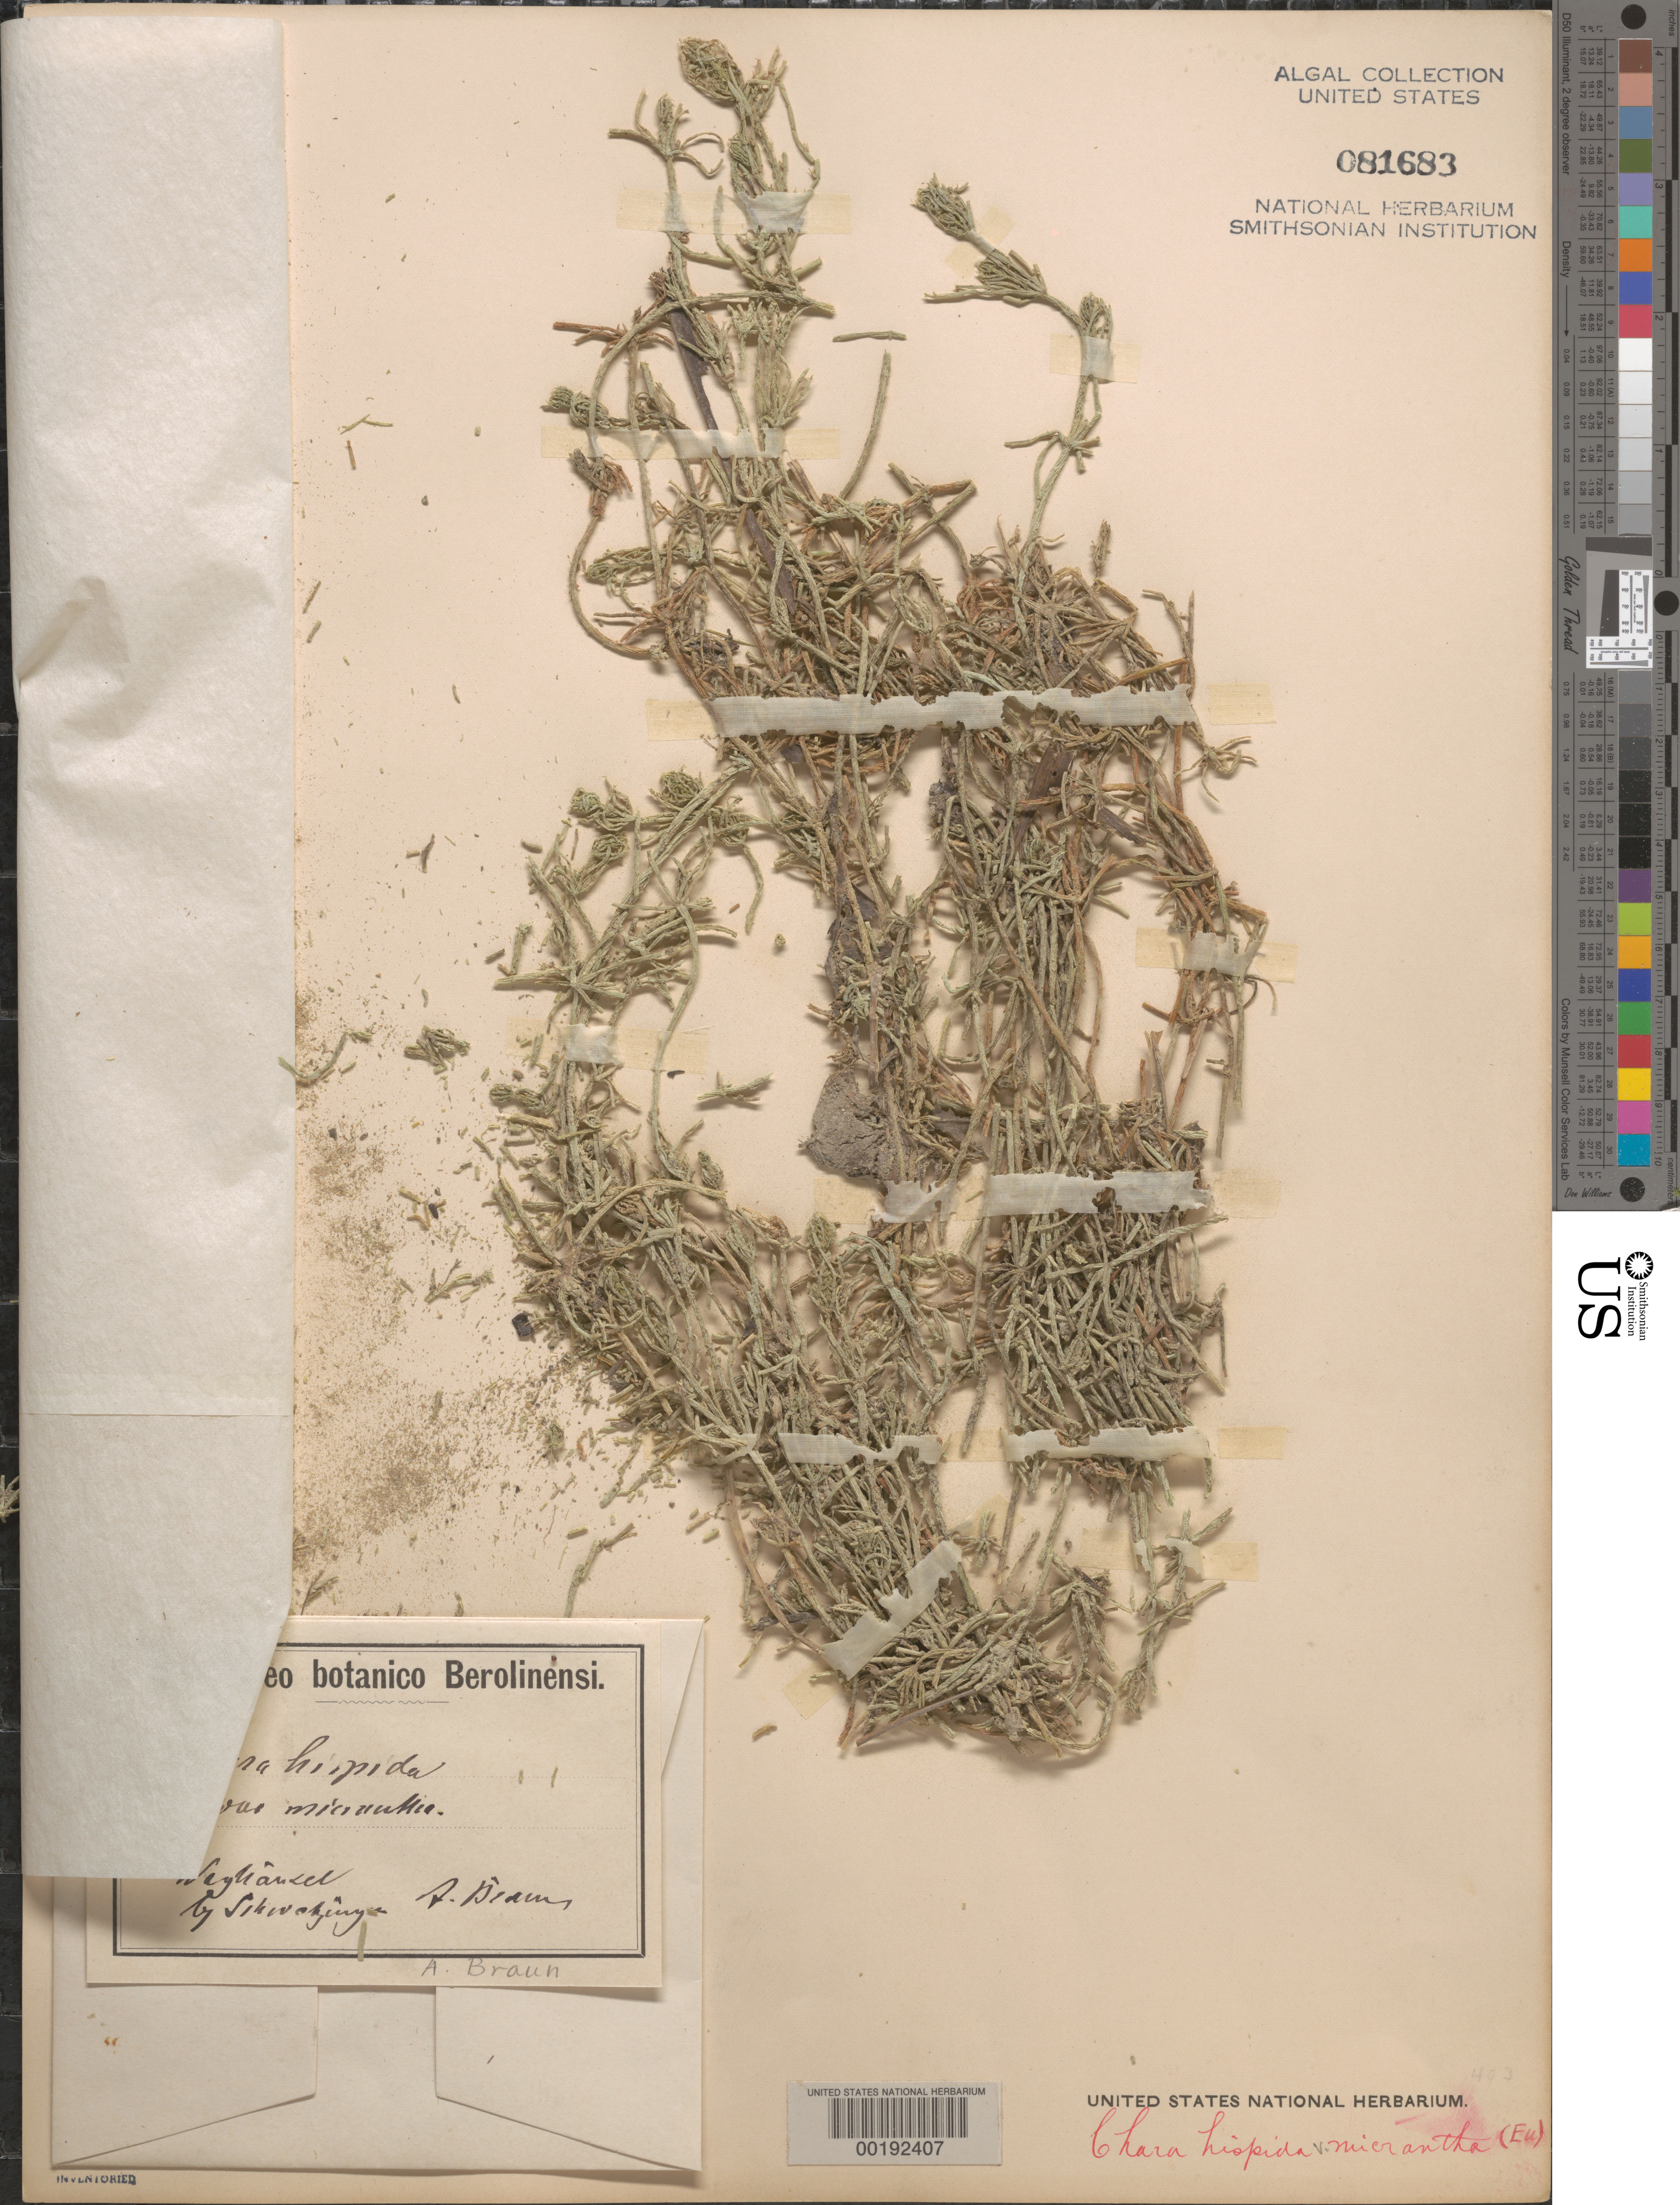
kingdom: Plantae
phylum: Charophyta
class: Charophyceae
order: Charales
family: Characeae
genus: Chara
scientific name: Chara hispida var. micrantha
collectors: A. Braun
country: Germany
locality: Waythanzel, sikwohjinyes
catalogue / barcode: US 81683